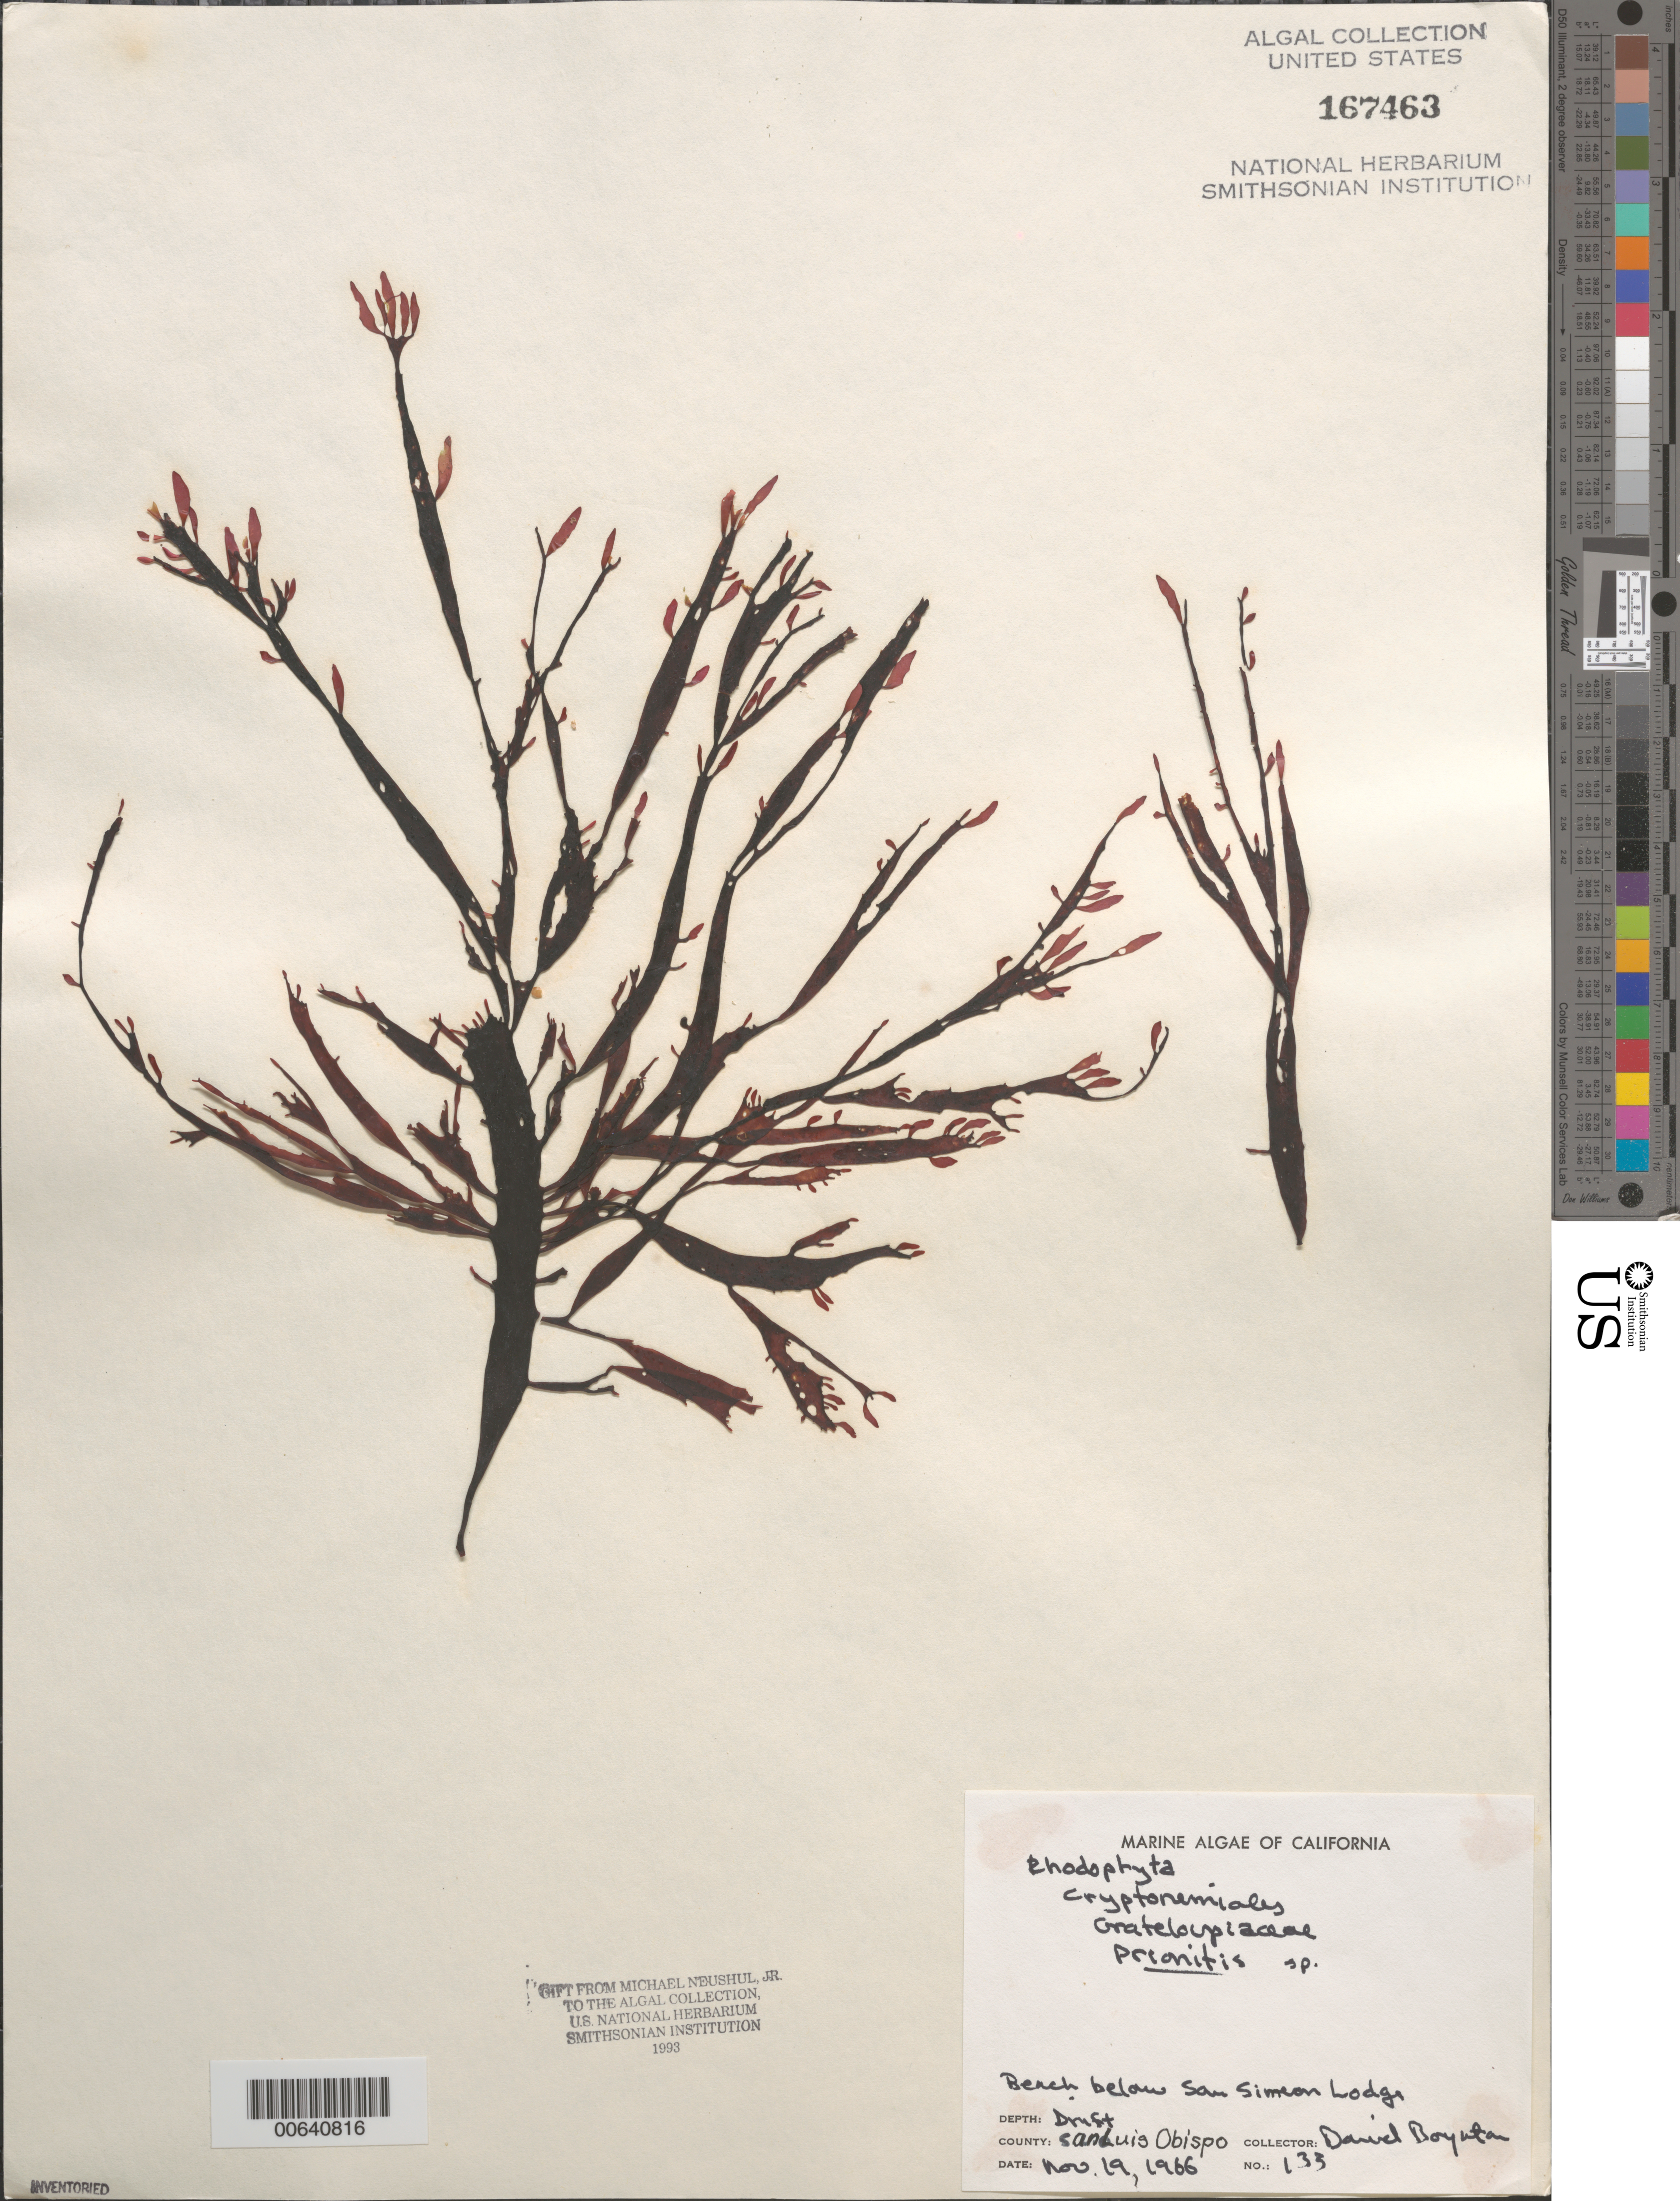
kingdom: Plantae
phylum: Rhodophyta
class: Florideophyceae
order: Cryptonemiales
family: Cryptonemiaceae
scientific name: Prionitis sp.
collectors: D. Boynton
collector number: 133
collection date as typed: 19 Nov 1966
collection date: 1966-11-19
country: United States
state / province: California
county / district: San Luis Obispo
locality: Beach below San Simeon Lodge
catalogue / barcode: US 167463